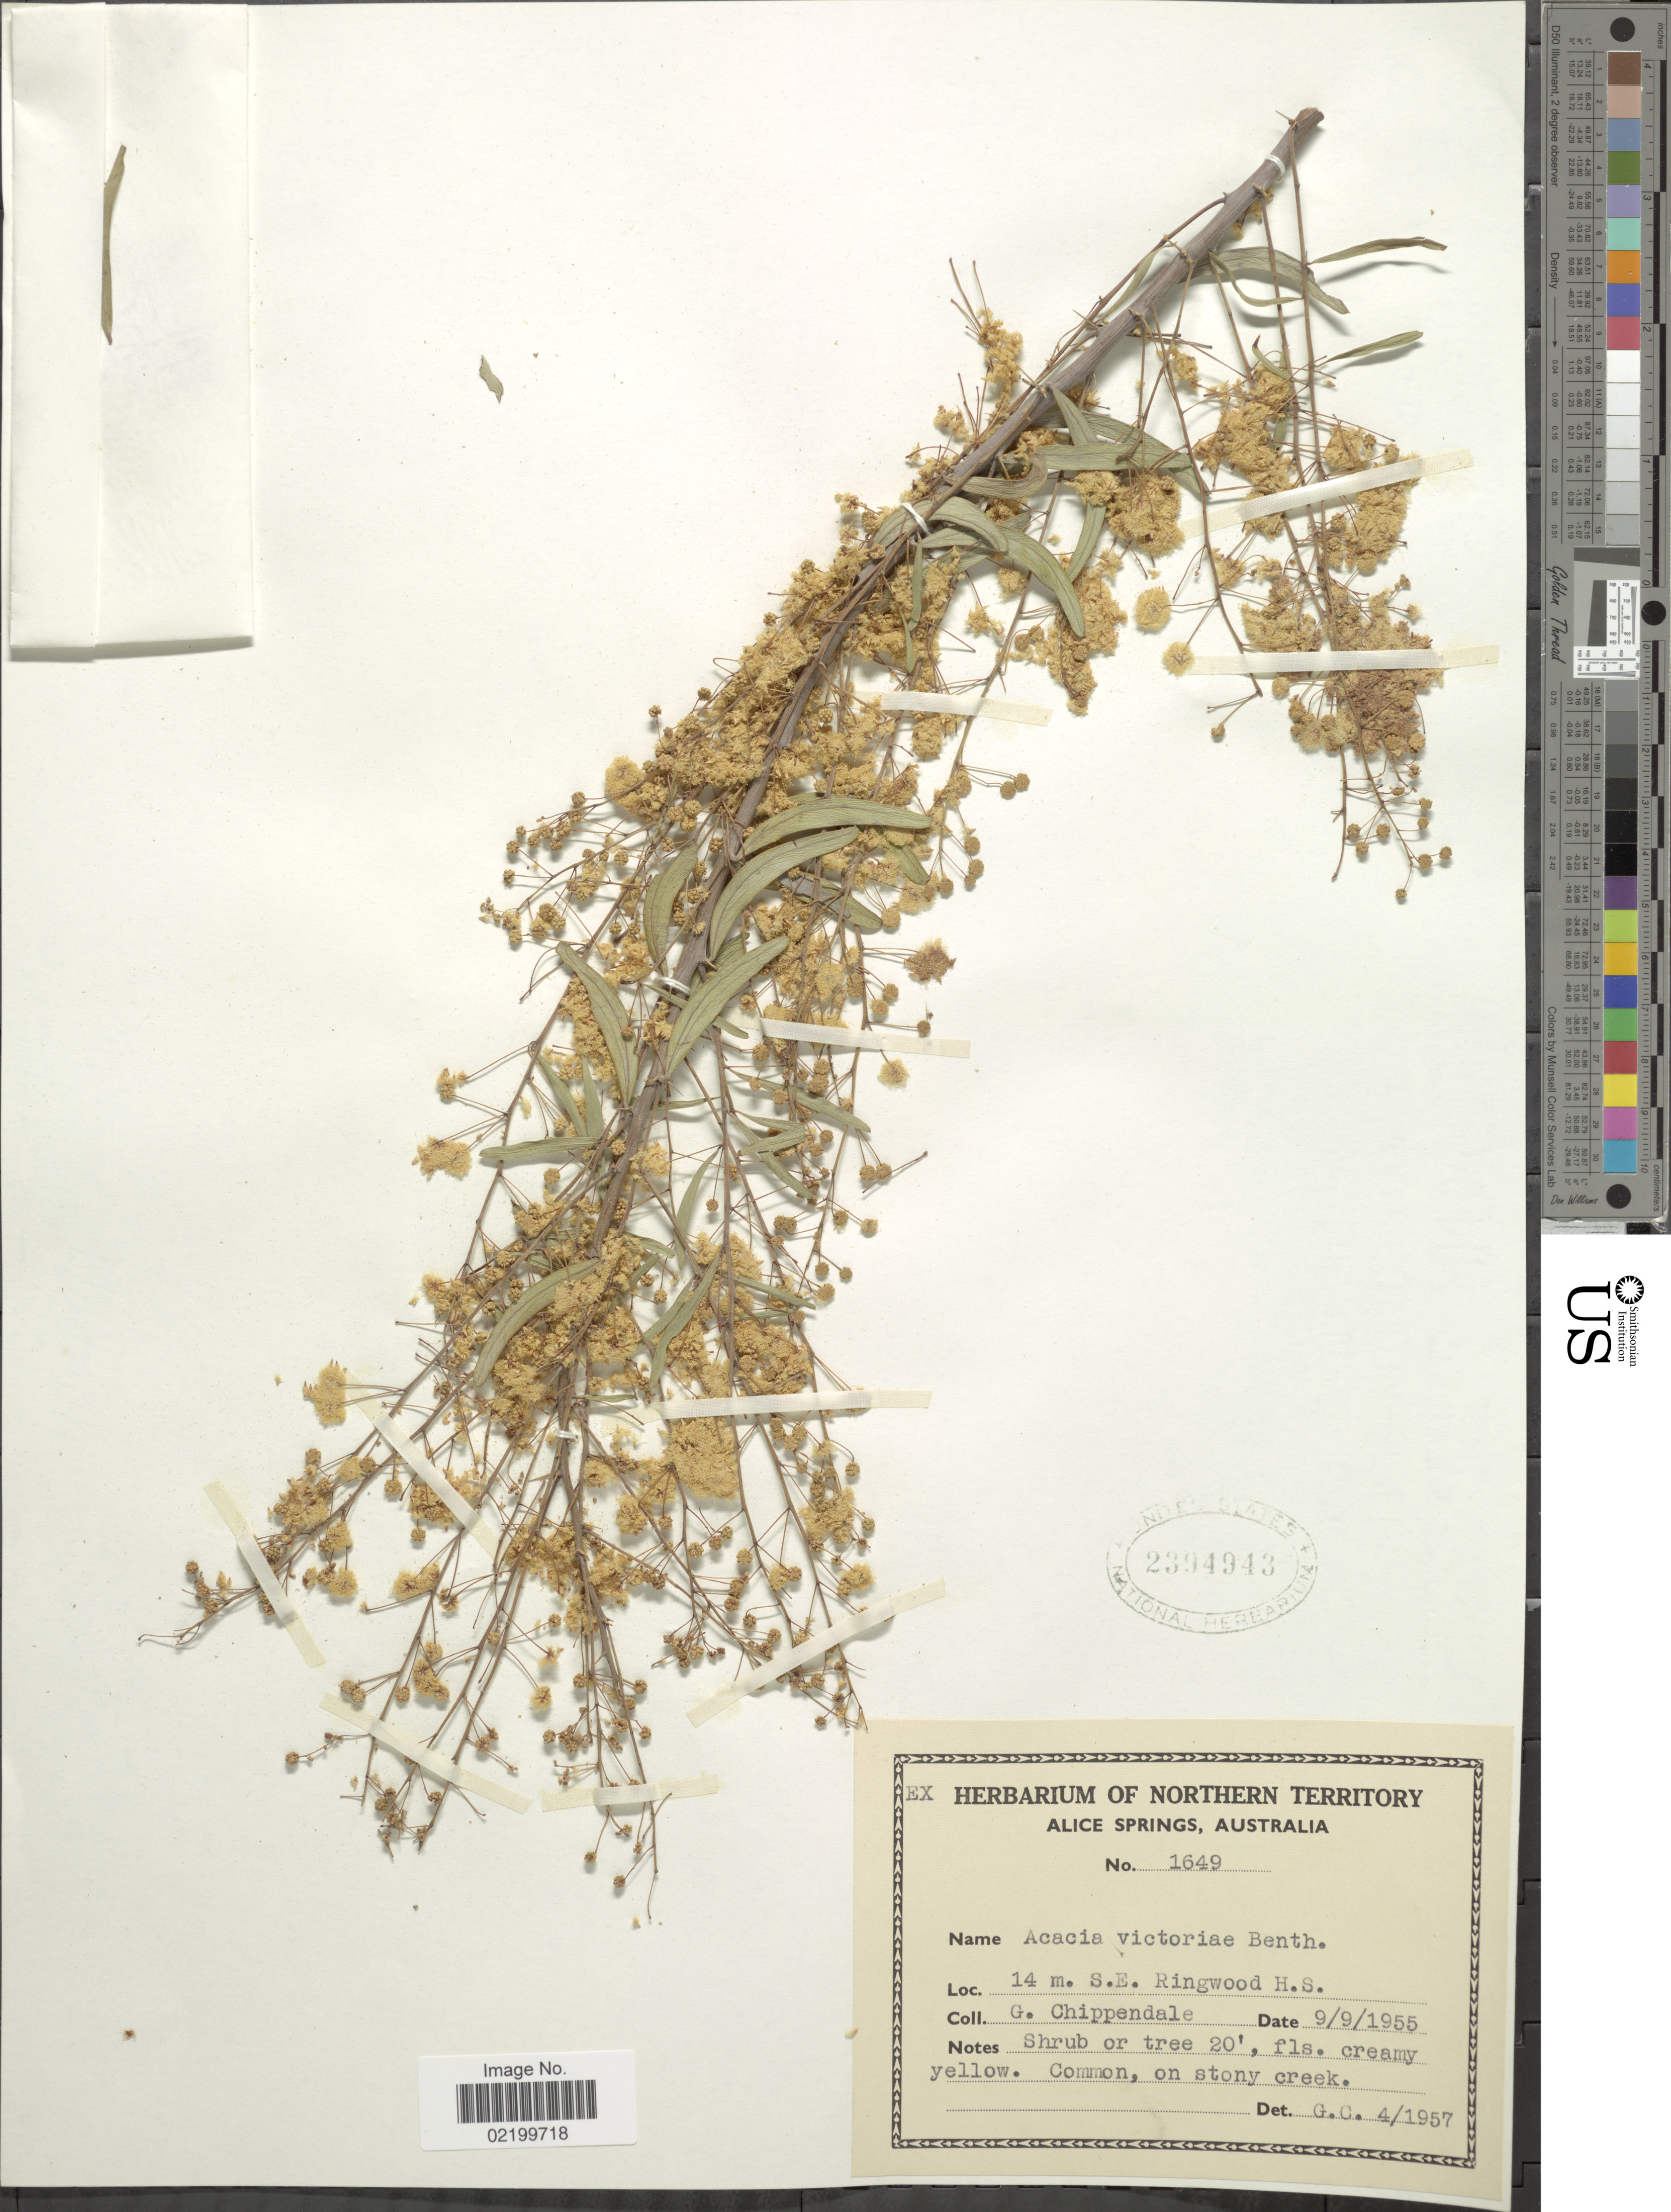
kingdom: Plantae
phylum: Tracheophyta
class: Magnoliopsida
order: Fabales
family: Fabaceae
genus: Acacia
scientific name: Acacia victoriae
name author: Benth.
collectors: G. Chippendale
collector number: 1649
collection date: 1955-09-09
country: Australia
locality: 14 miles S.E. Ringwood H.S.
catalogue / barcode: US 2394943